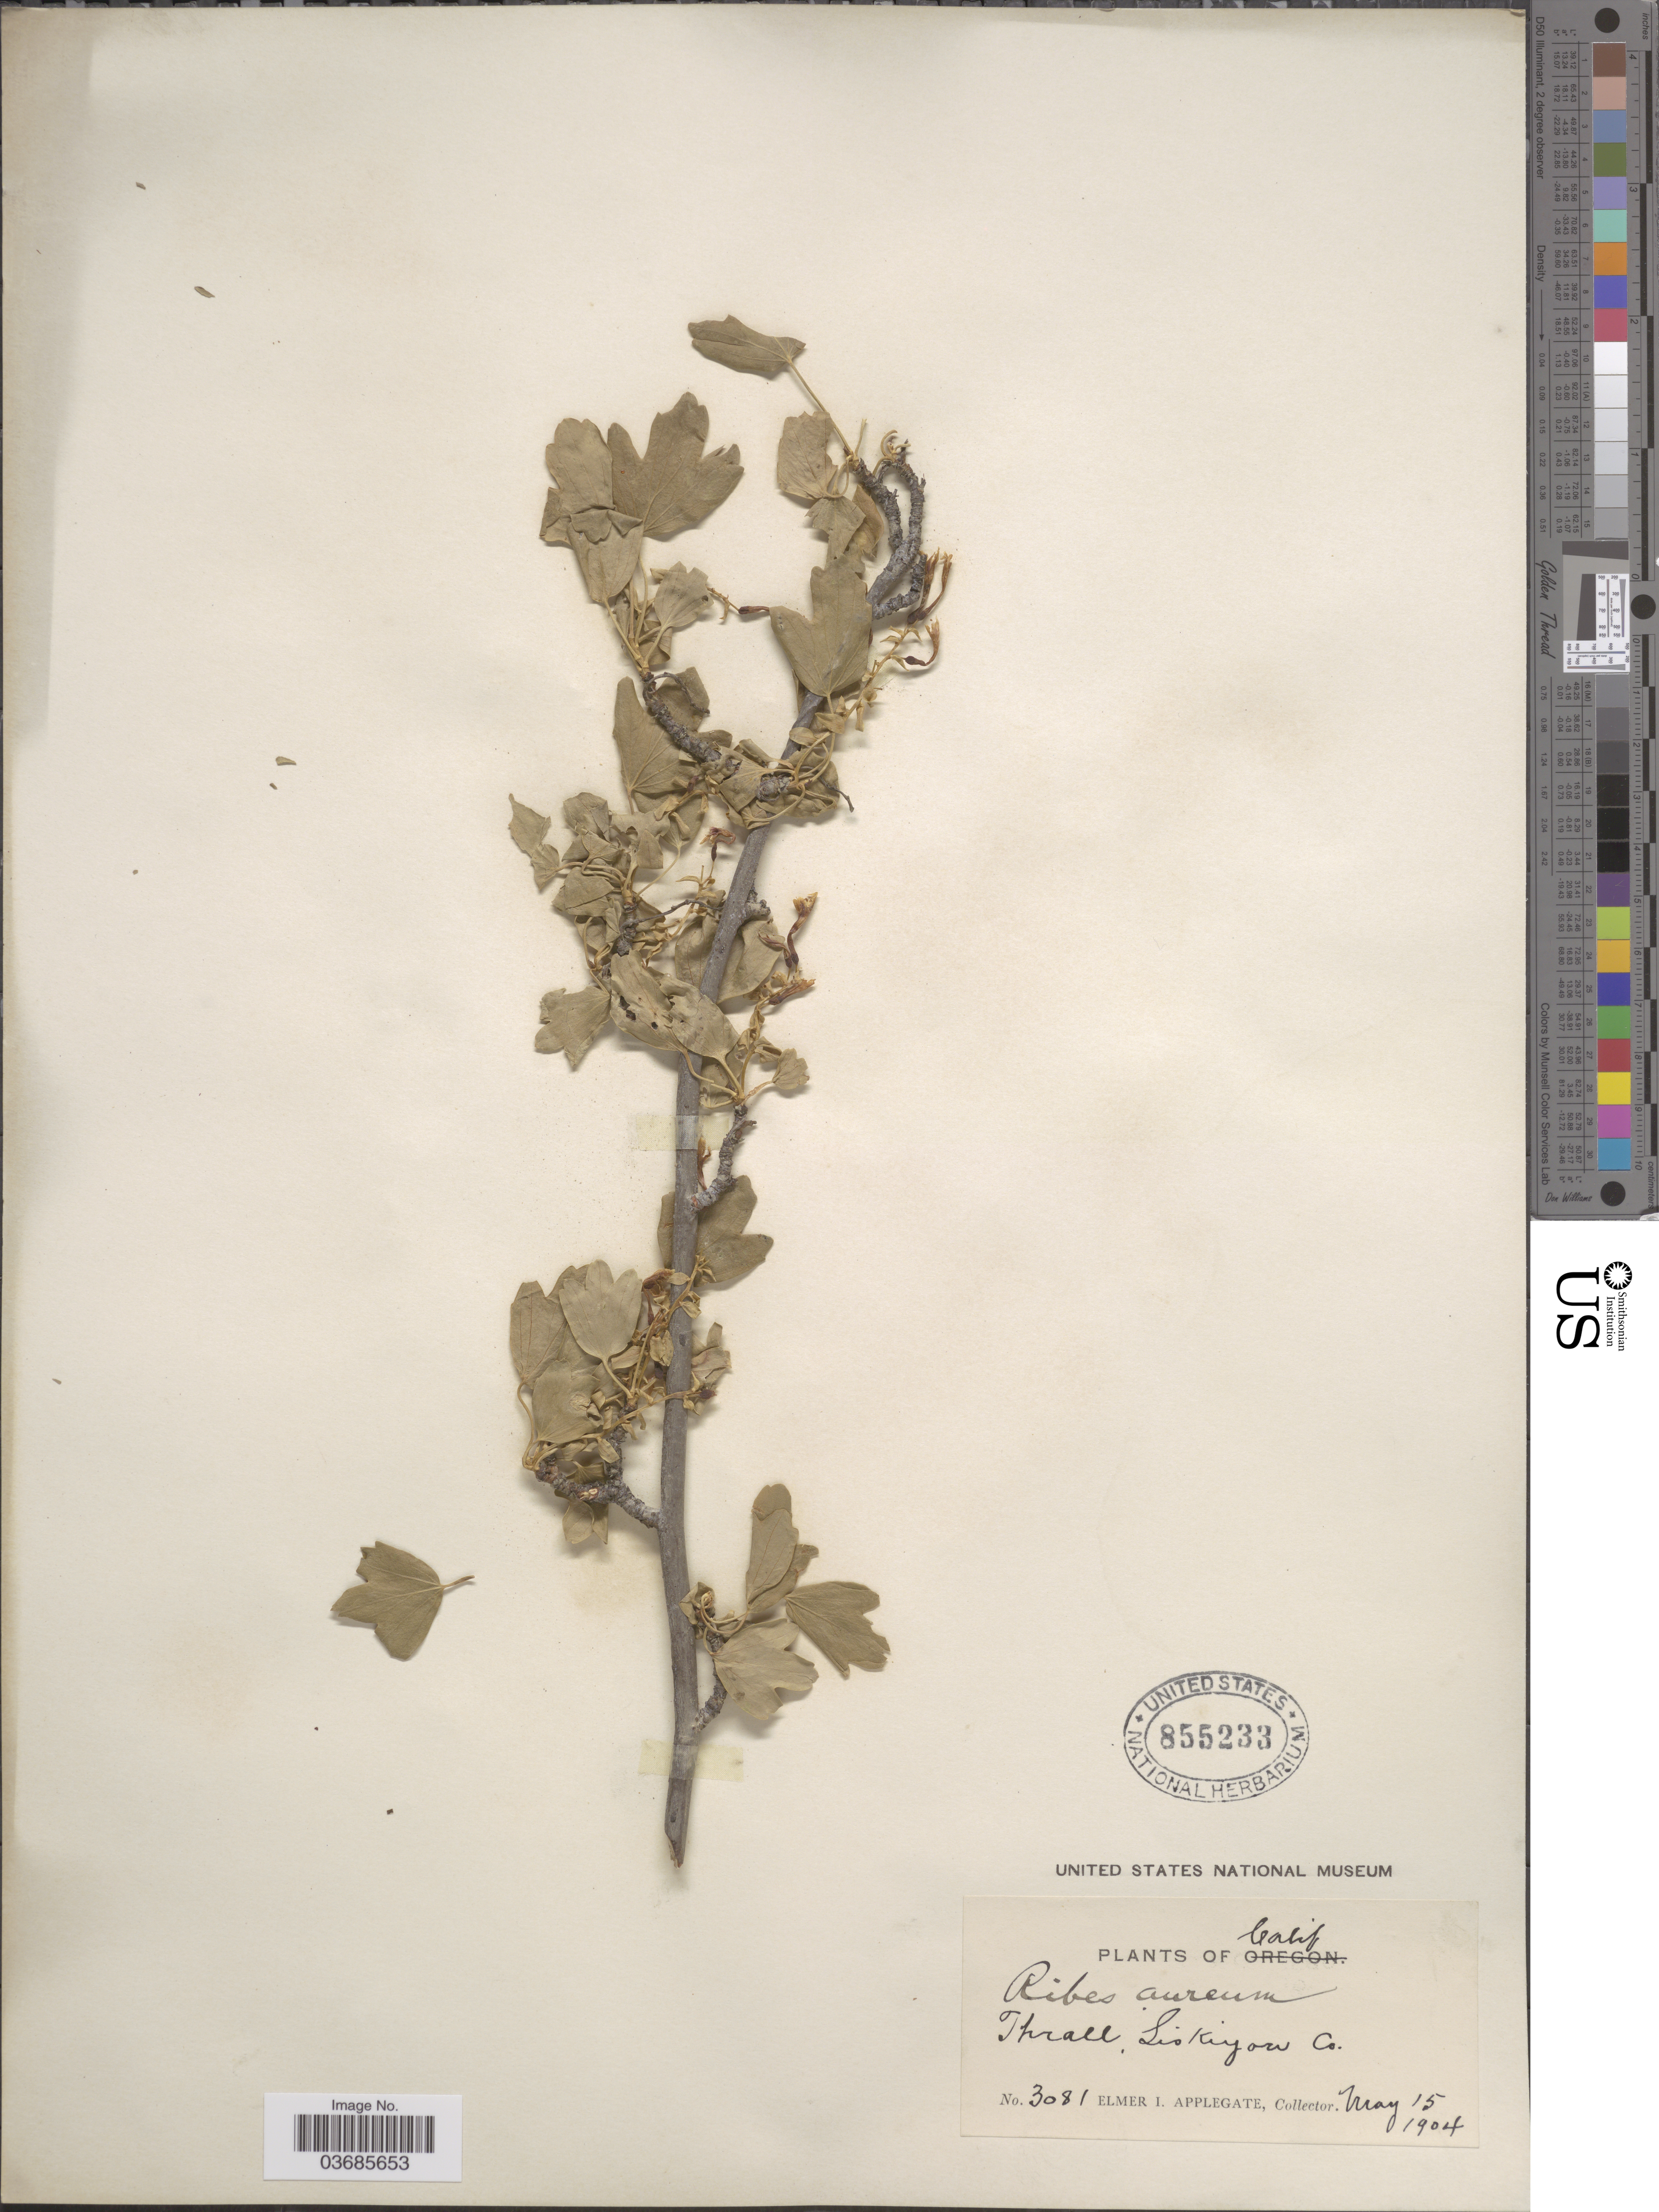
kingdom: Plantae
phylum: Tracheophyta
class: Magnoliopsida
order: Saxifragales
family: Grossulariaceae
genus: Ribes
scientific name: Ribes aureum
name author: Pursh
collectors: E. I. Applegate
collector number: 3081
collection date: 1904-05-15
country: United States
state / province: California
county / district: Siskiyou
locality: Thrall, Siskiyou Co.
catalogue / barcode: US 855233